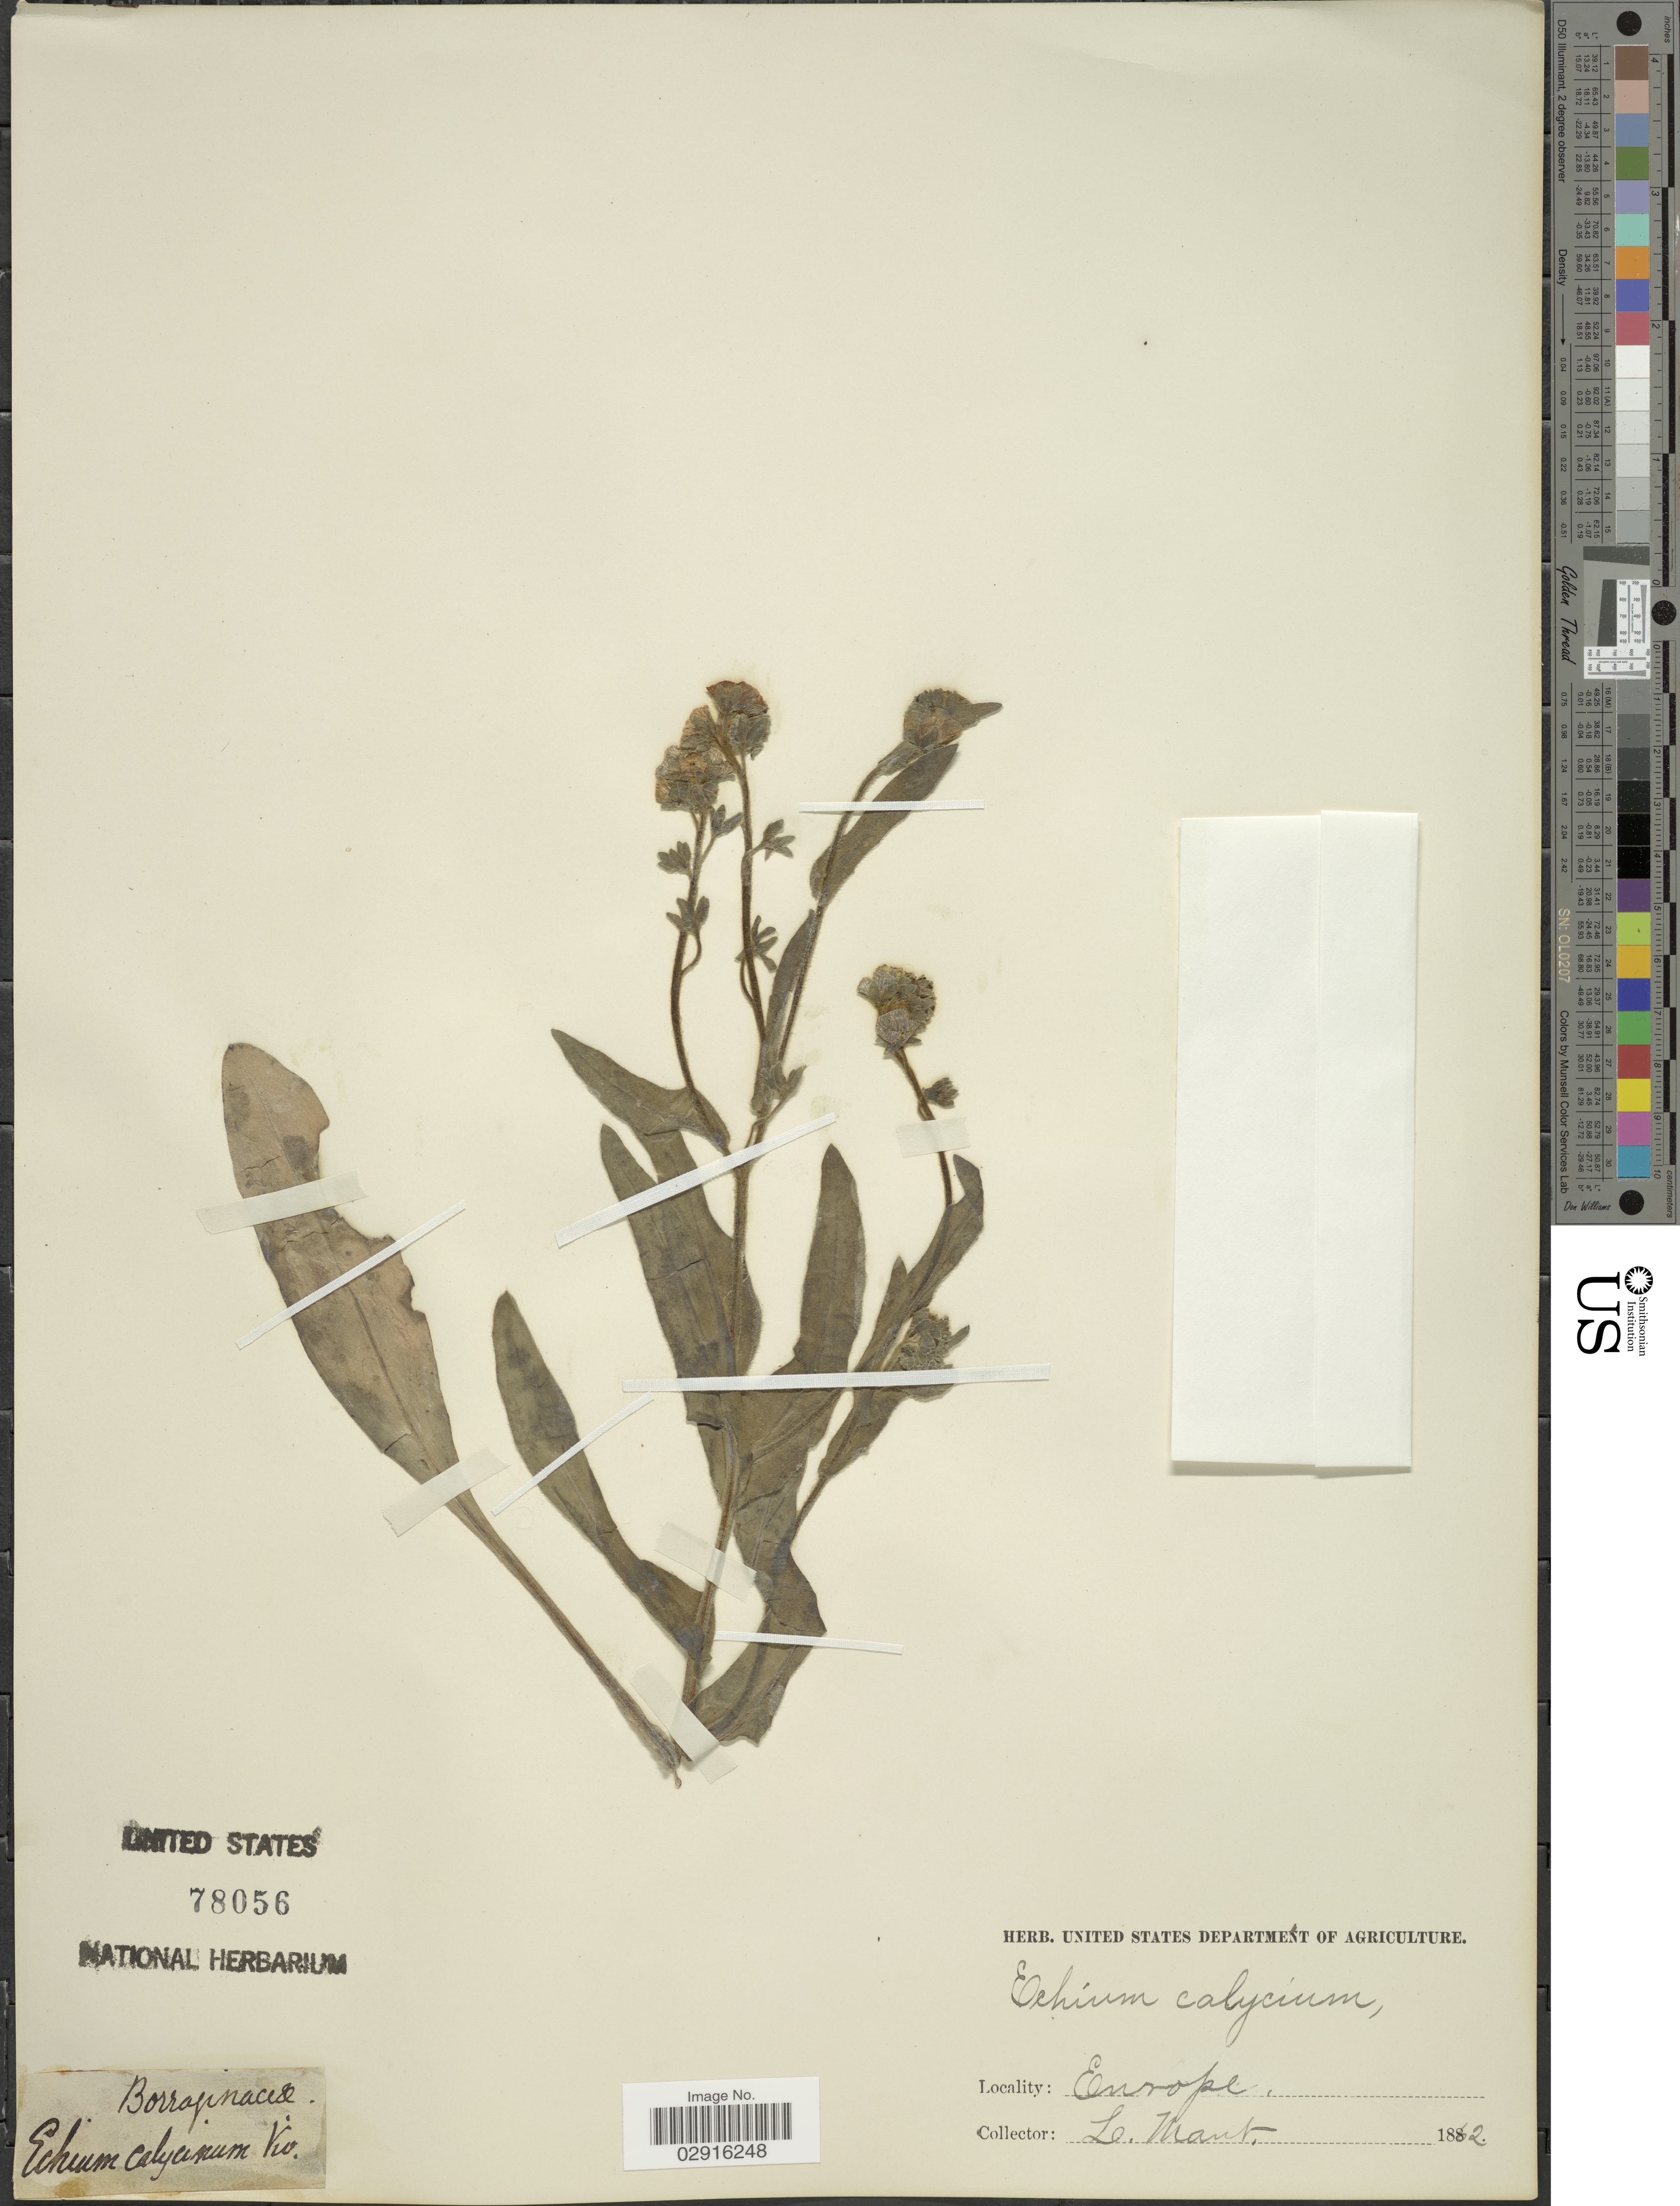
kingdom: Plantae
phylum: Tracheophyta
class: Magnoliopsida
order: Boraginales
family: Boraginaceae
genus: Echium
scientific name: Echium calycinum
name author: Viv.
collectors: L. Mant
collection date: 1862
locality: Europe.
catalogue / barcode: US 78056